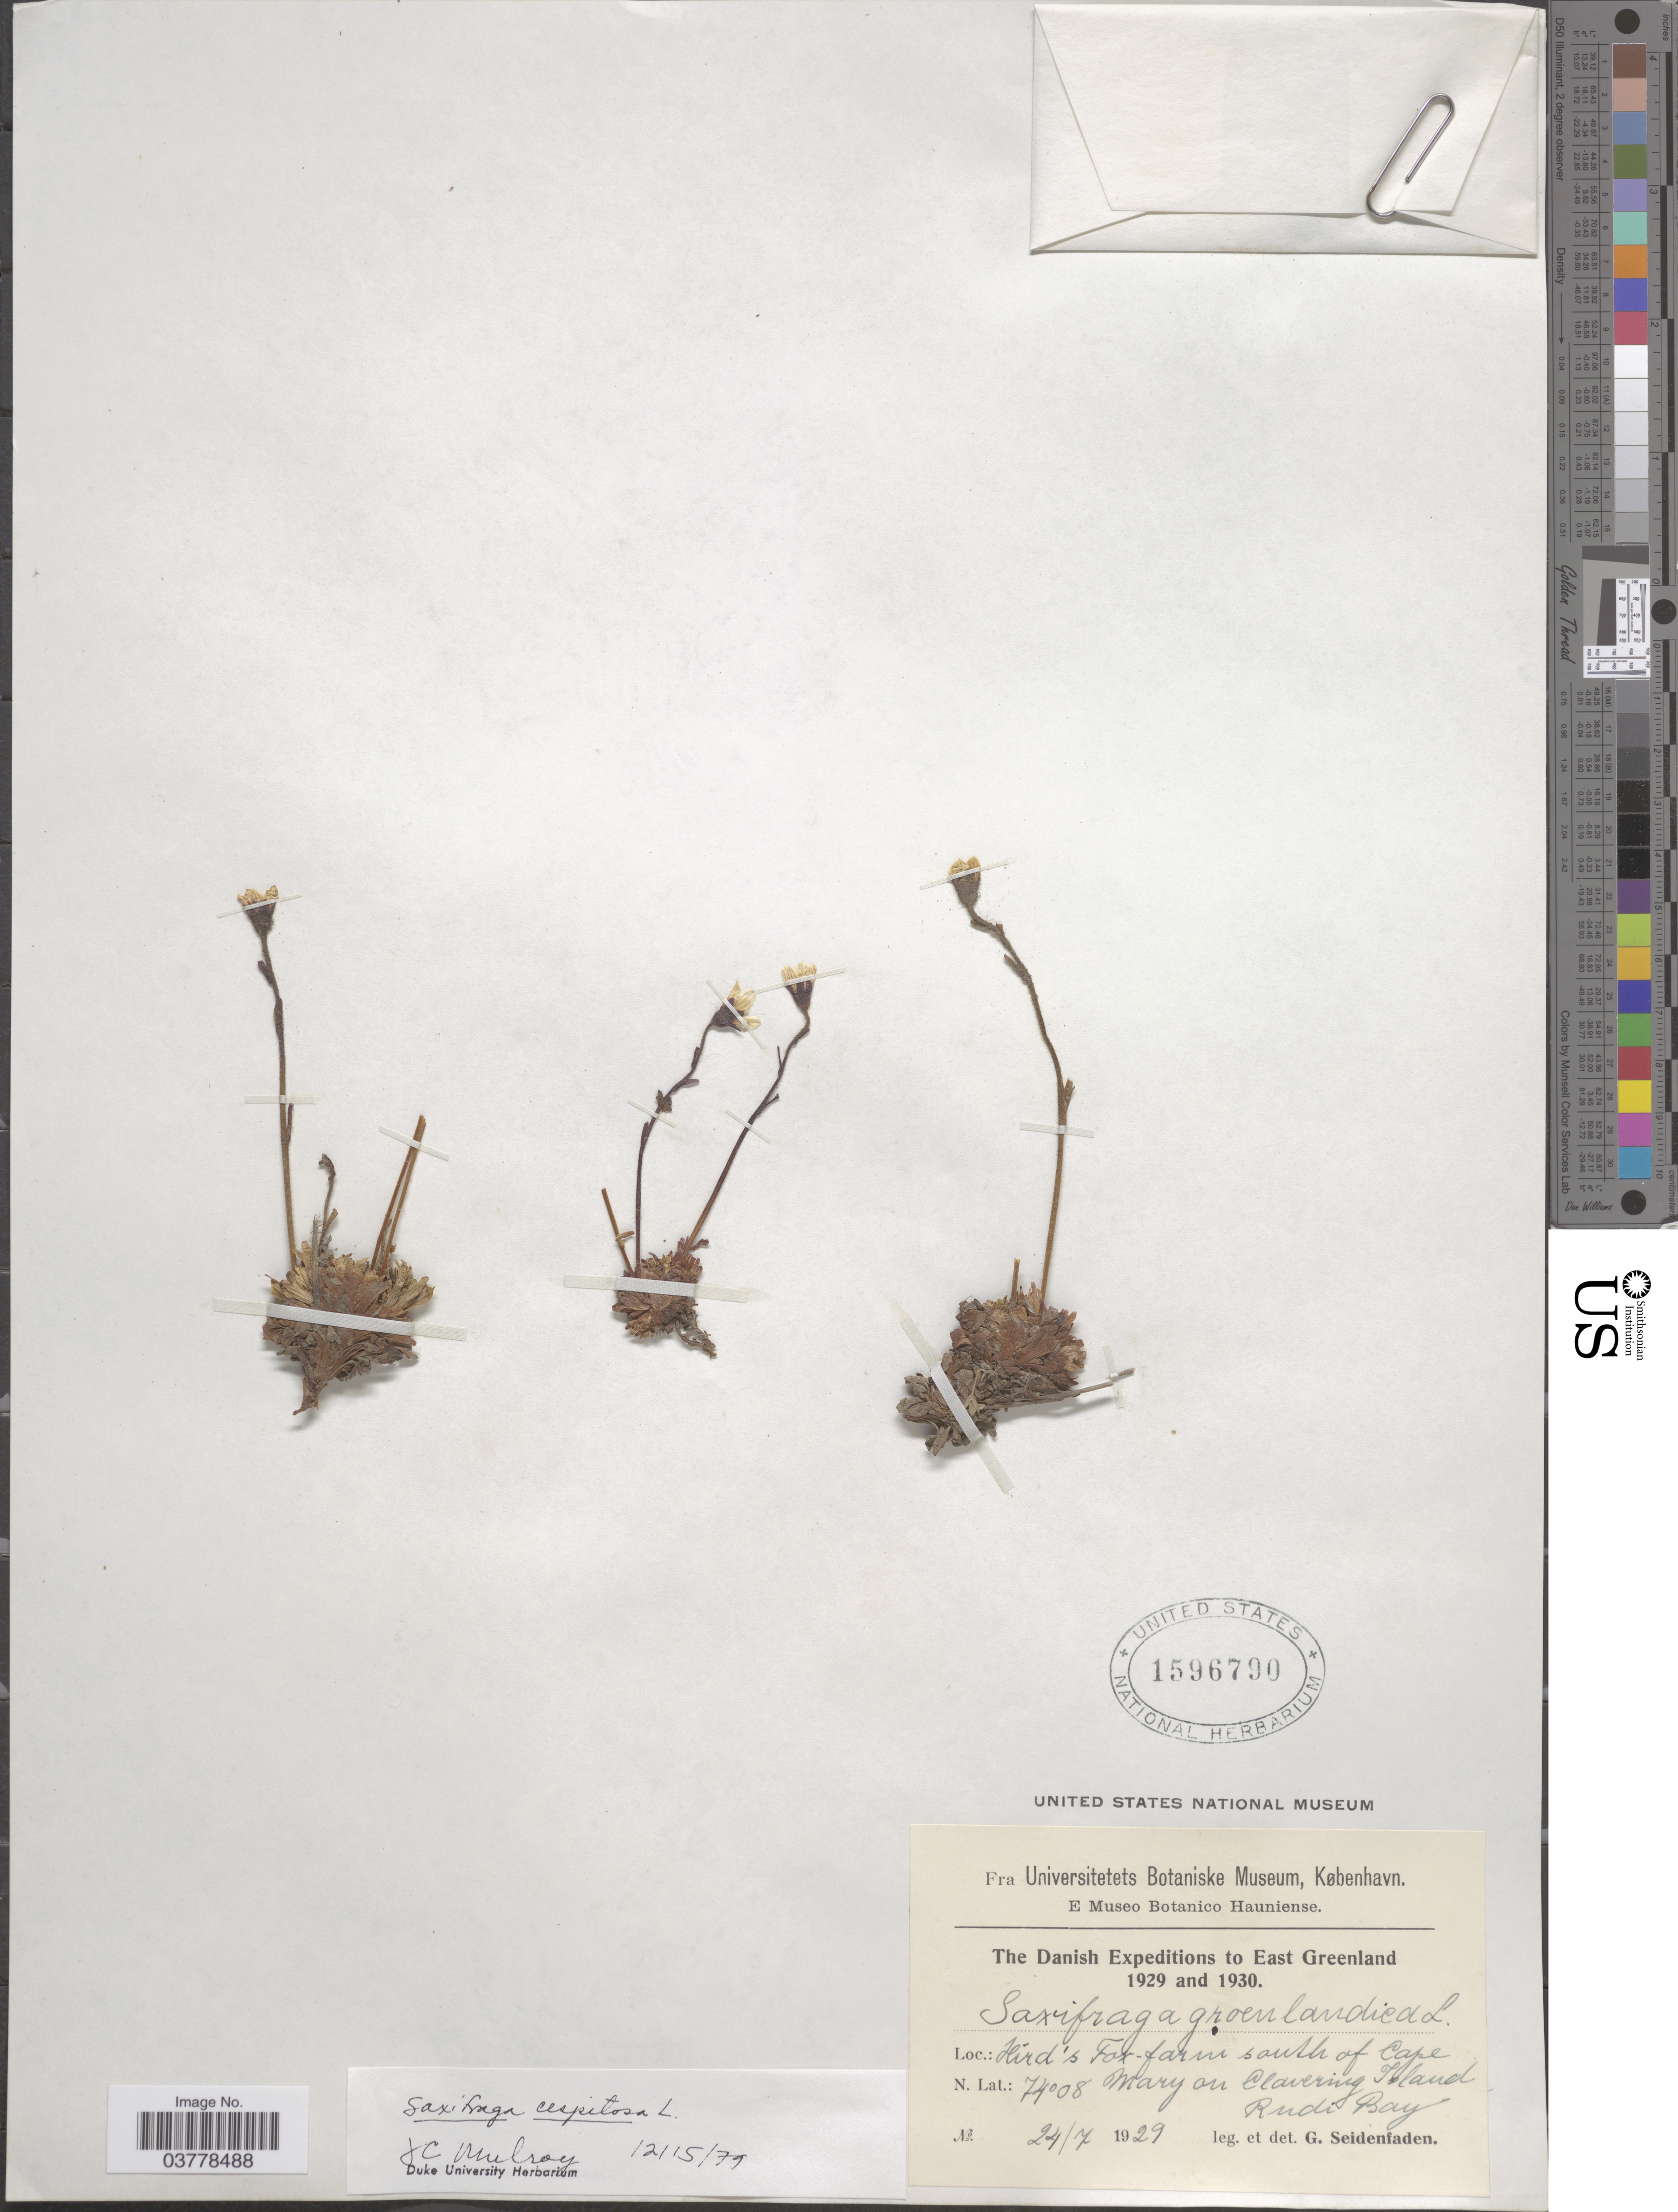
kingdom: Plantae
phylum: Tracheophyta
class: Magnoliopsida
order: Saxifragales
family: Saxifragaceae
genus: Saxifraga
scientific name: Saxifraga caespitosa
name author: L.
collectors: G. Seidenfaden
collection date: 1929-07-24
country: Greenland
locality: East Greenland. Hird's Fox-farm south of Cape Mary on Clavering Island. Rudi Bay.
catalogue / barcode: US 1596790